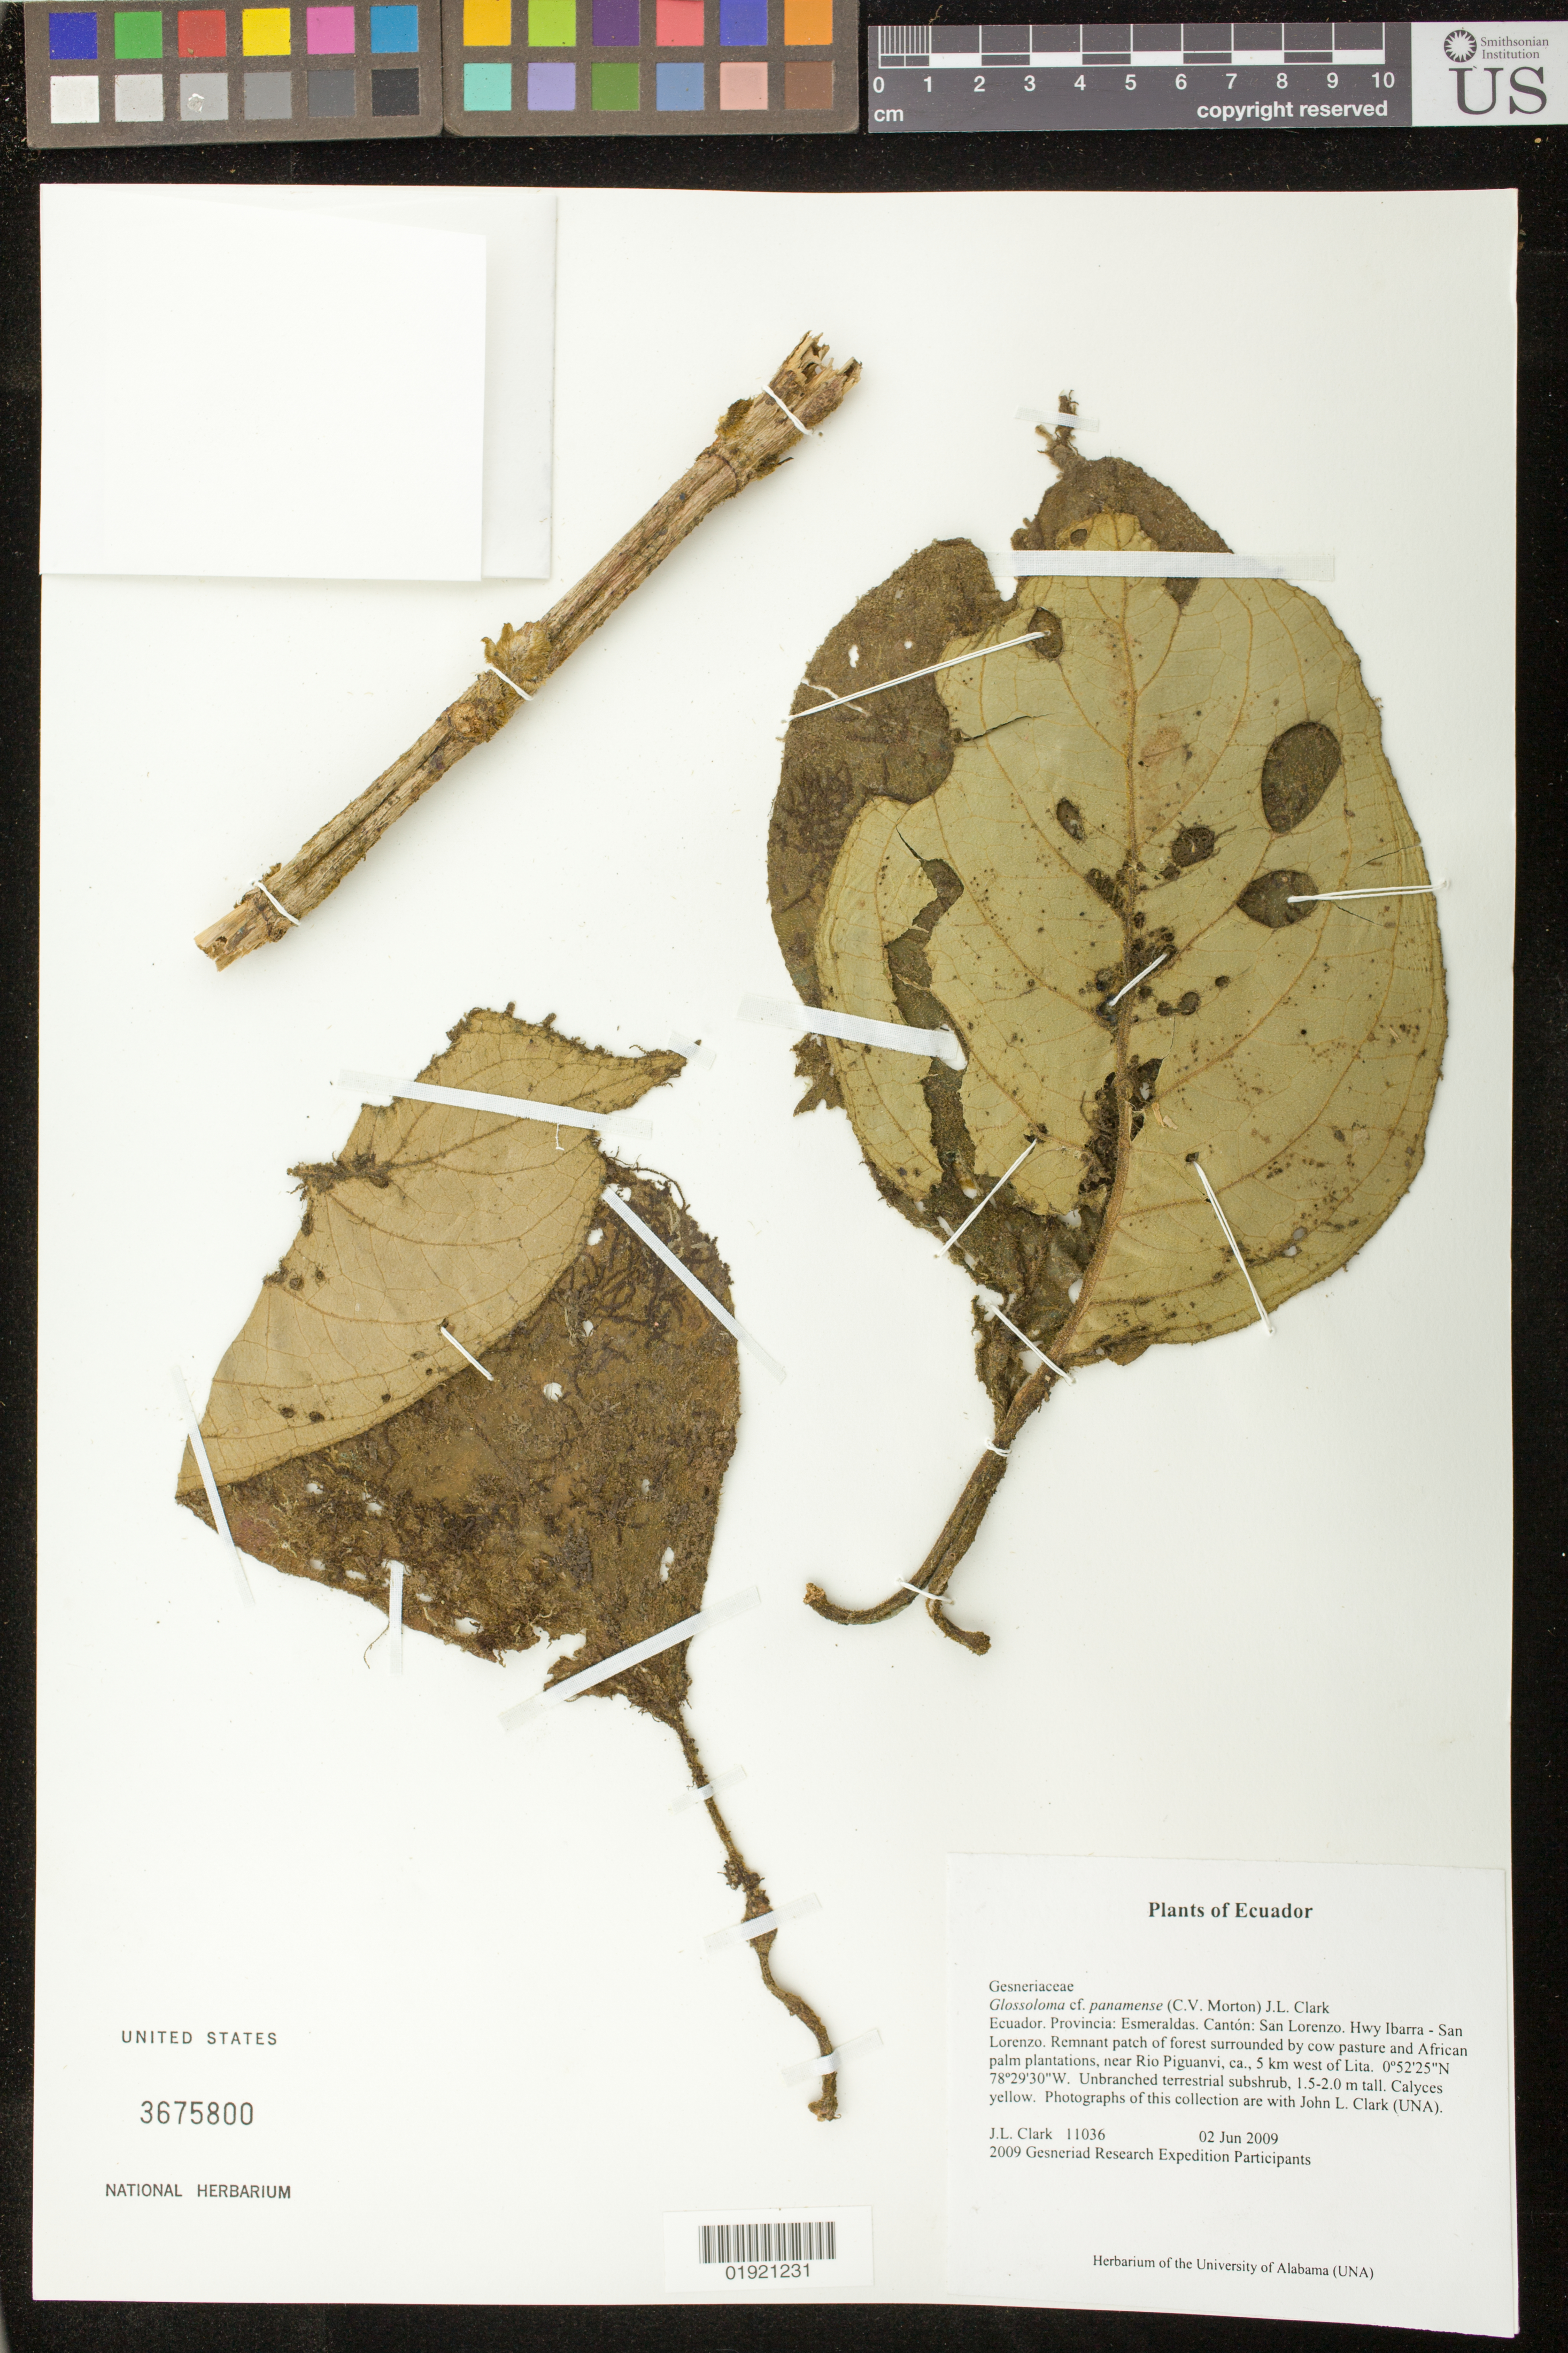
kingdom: Plantae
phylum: Tracheophyta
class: Magnoliopsida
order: Lamiales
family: Gesneriaceae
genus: Glossoloma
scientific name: Glossoloma panamense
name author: (C.V. Morton) J.L. Clark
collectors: J. L. Clark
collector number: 11036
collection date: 2009-06-25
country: Ecuador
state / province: Esmeraldas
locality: Canton: San Lorenzo. Hwy Ibarra - San Lorenzo. Remnant patch of forest surrounded by cow pasture and African palm plantations, near Rio Piguanvi, ca., 5 km west of Lita.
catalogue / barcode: US 3675800